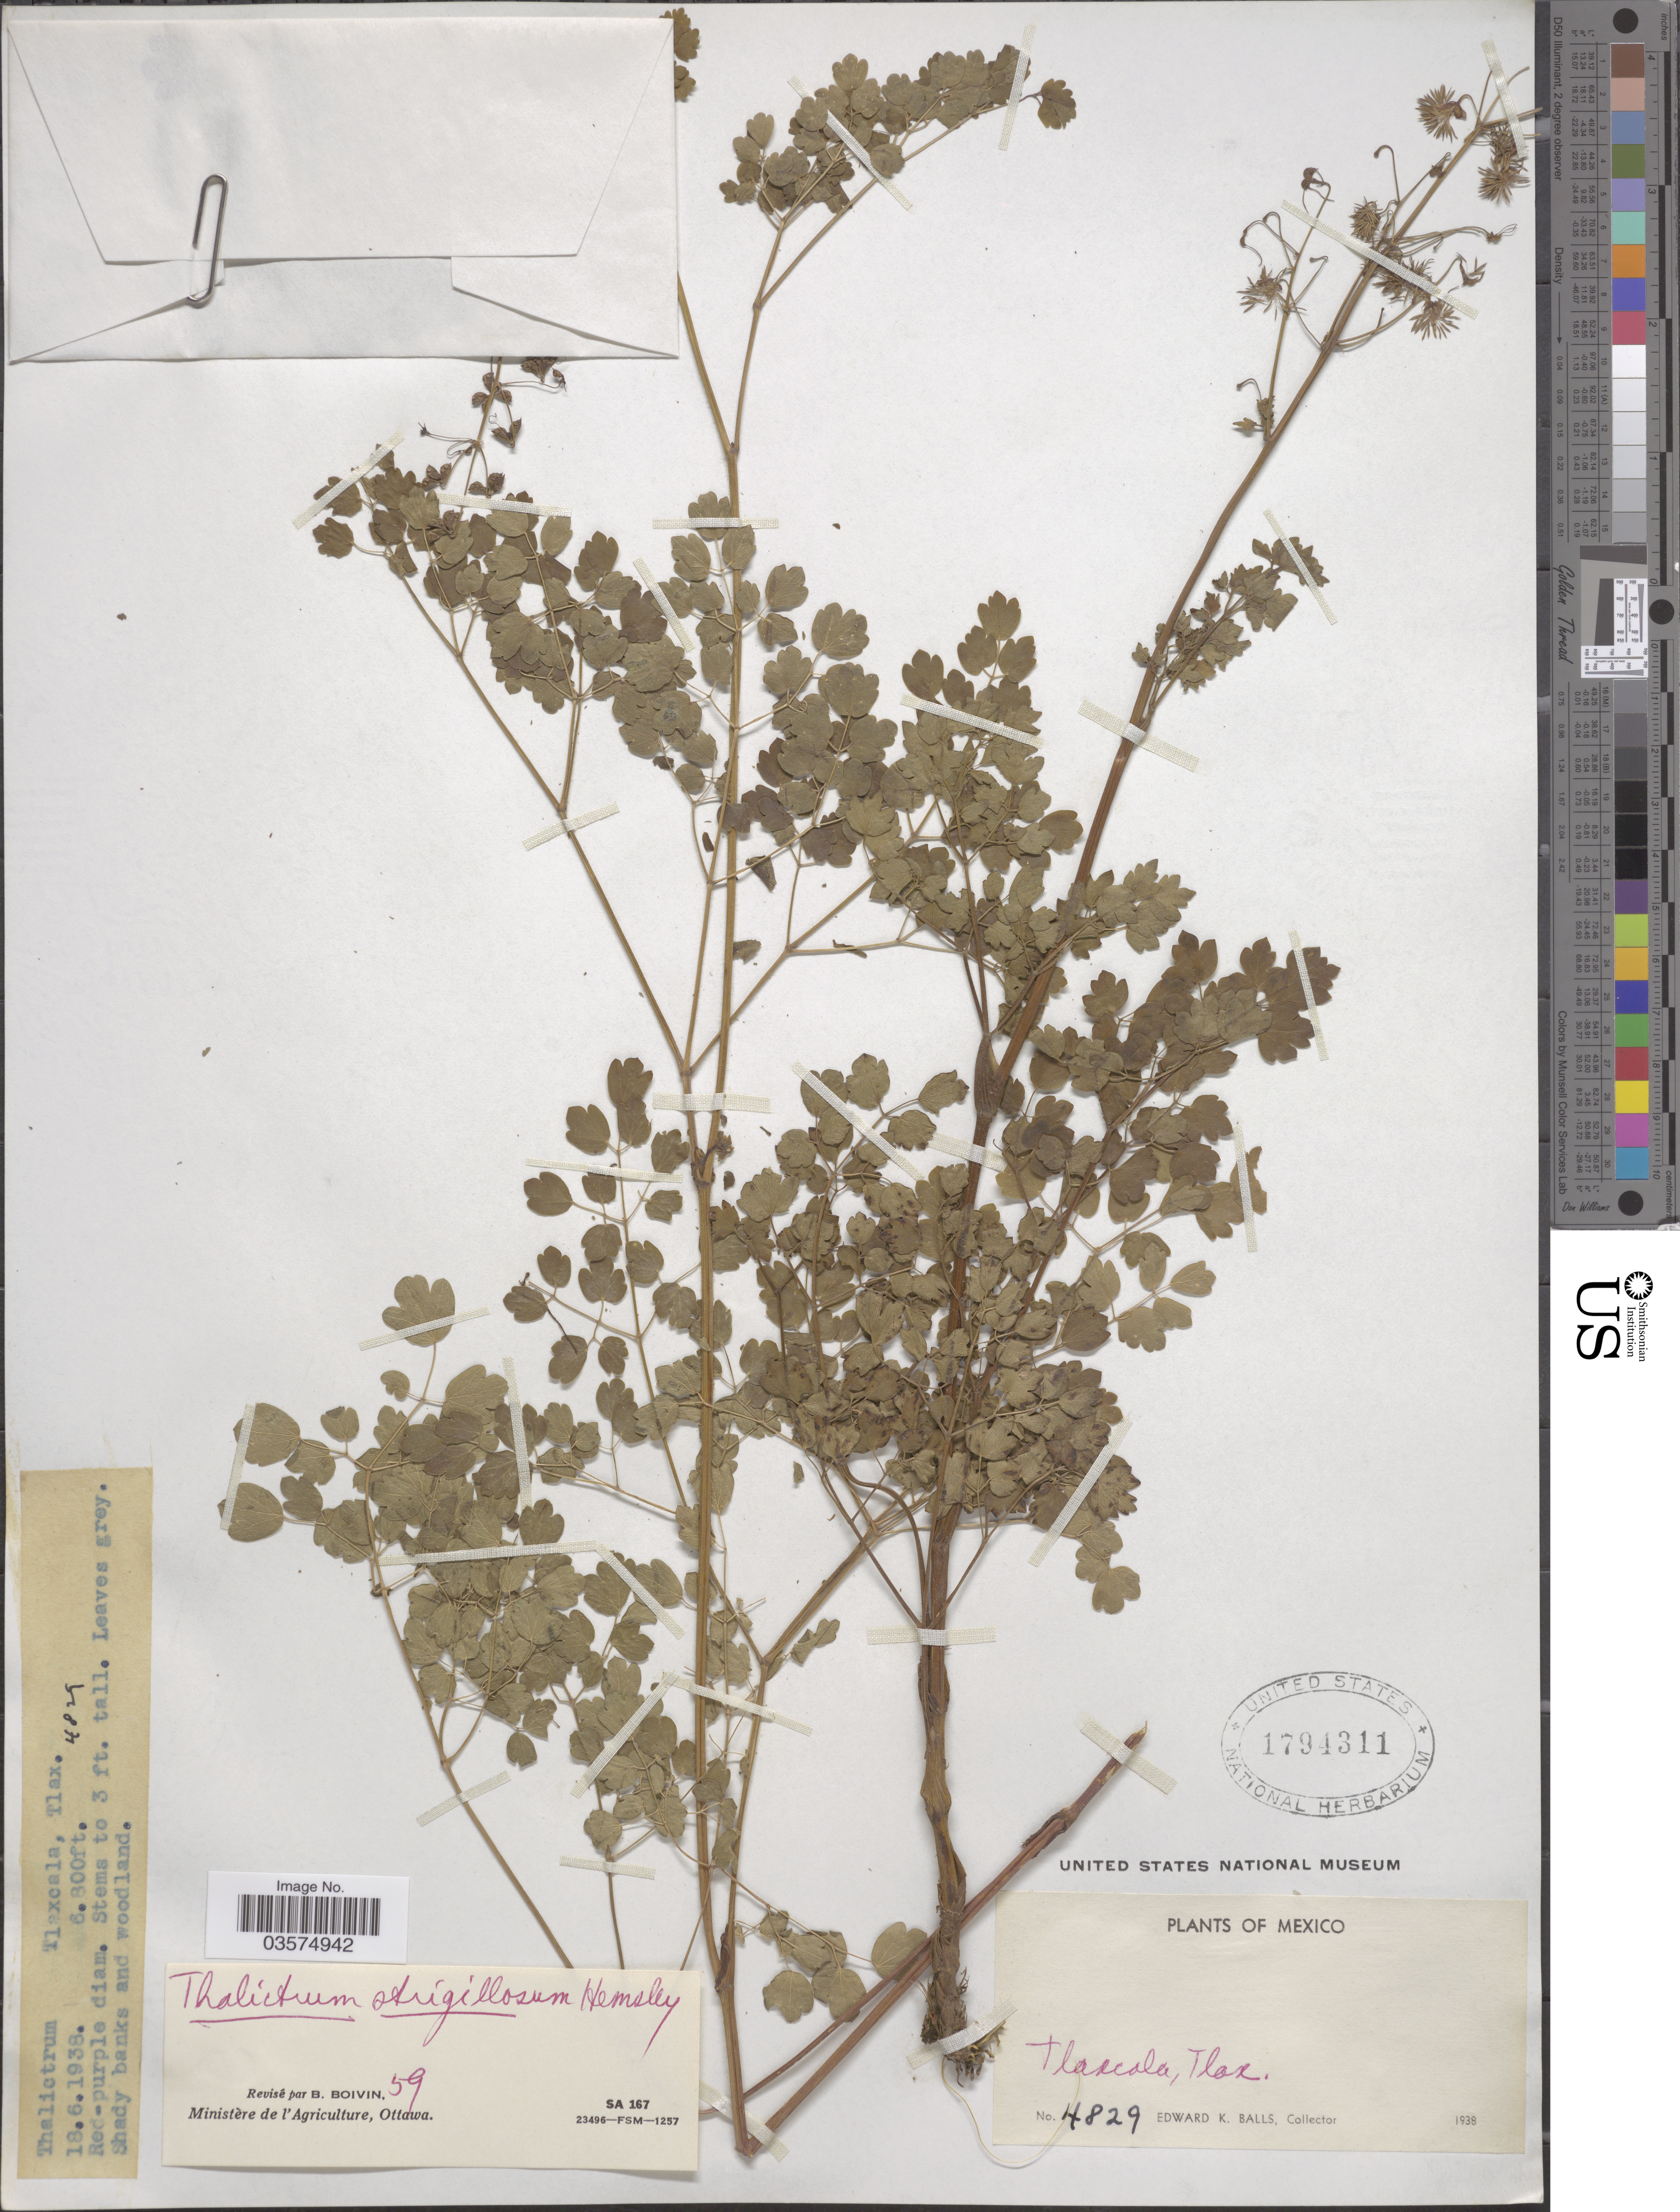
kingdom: Plantae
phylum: Tracheophyta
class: Magnoliopsida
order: Ranunculales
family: Ranunculaceae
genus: Thalictrum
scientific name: Thalictrum strigillosum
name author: Hemsl.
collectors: E. K. Balls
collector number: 4829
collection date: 1938-06-18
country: Mexico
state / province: Tlaxcala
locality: Tlaxcala.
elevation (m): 2073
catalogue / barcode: US 1494311